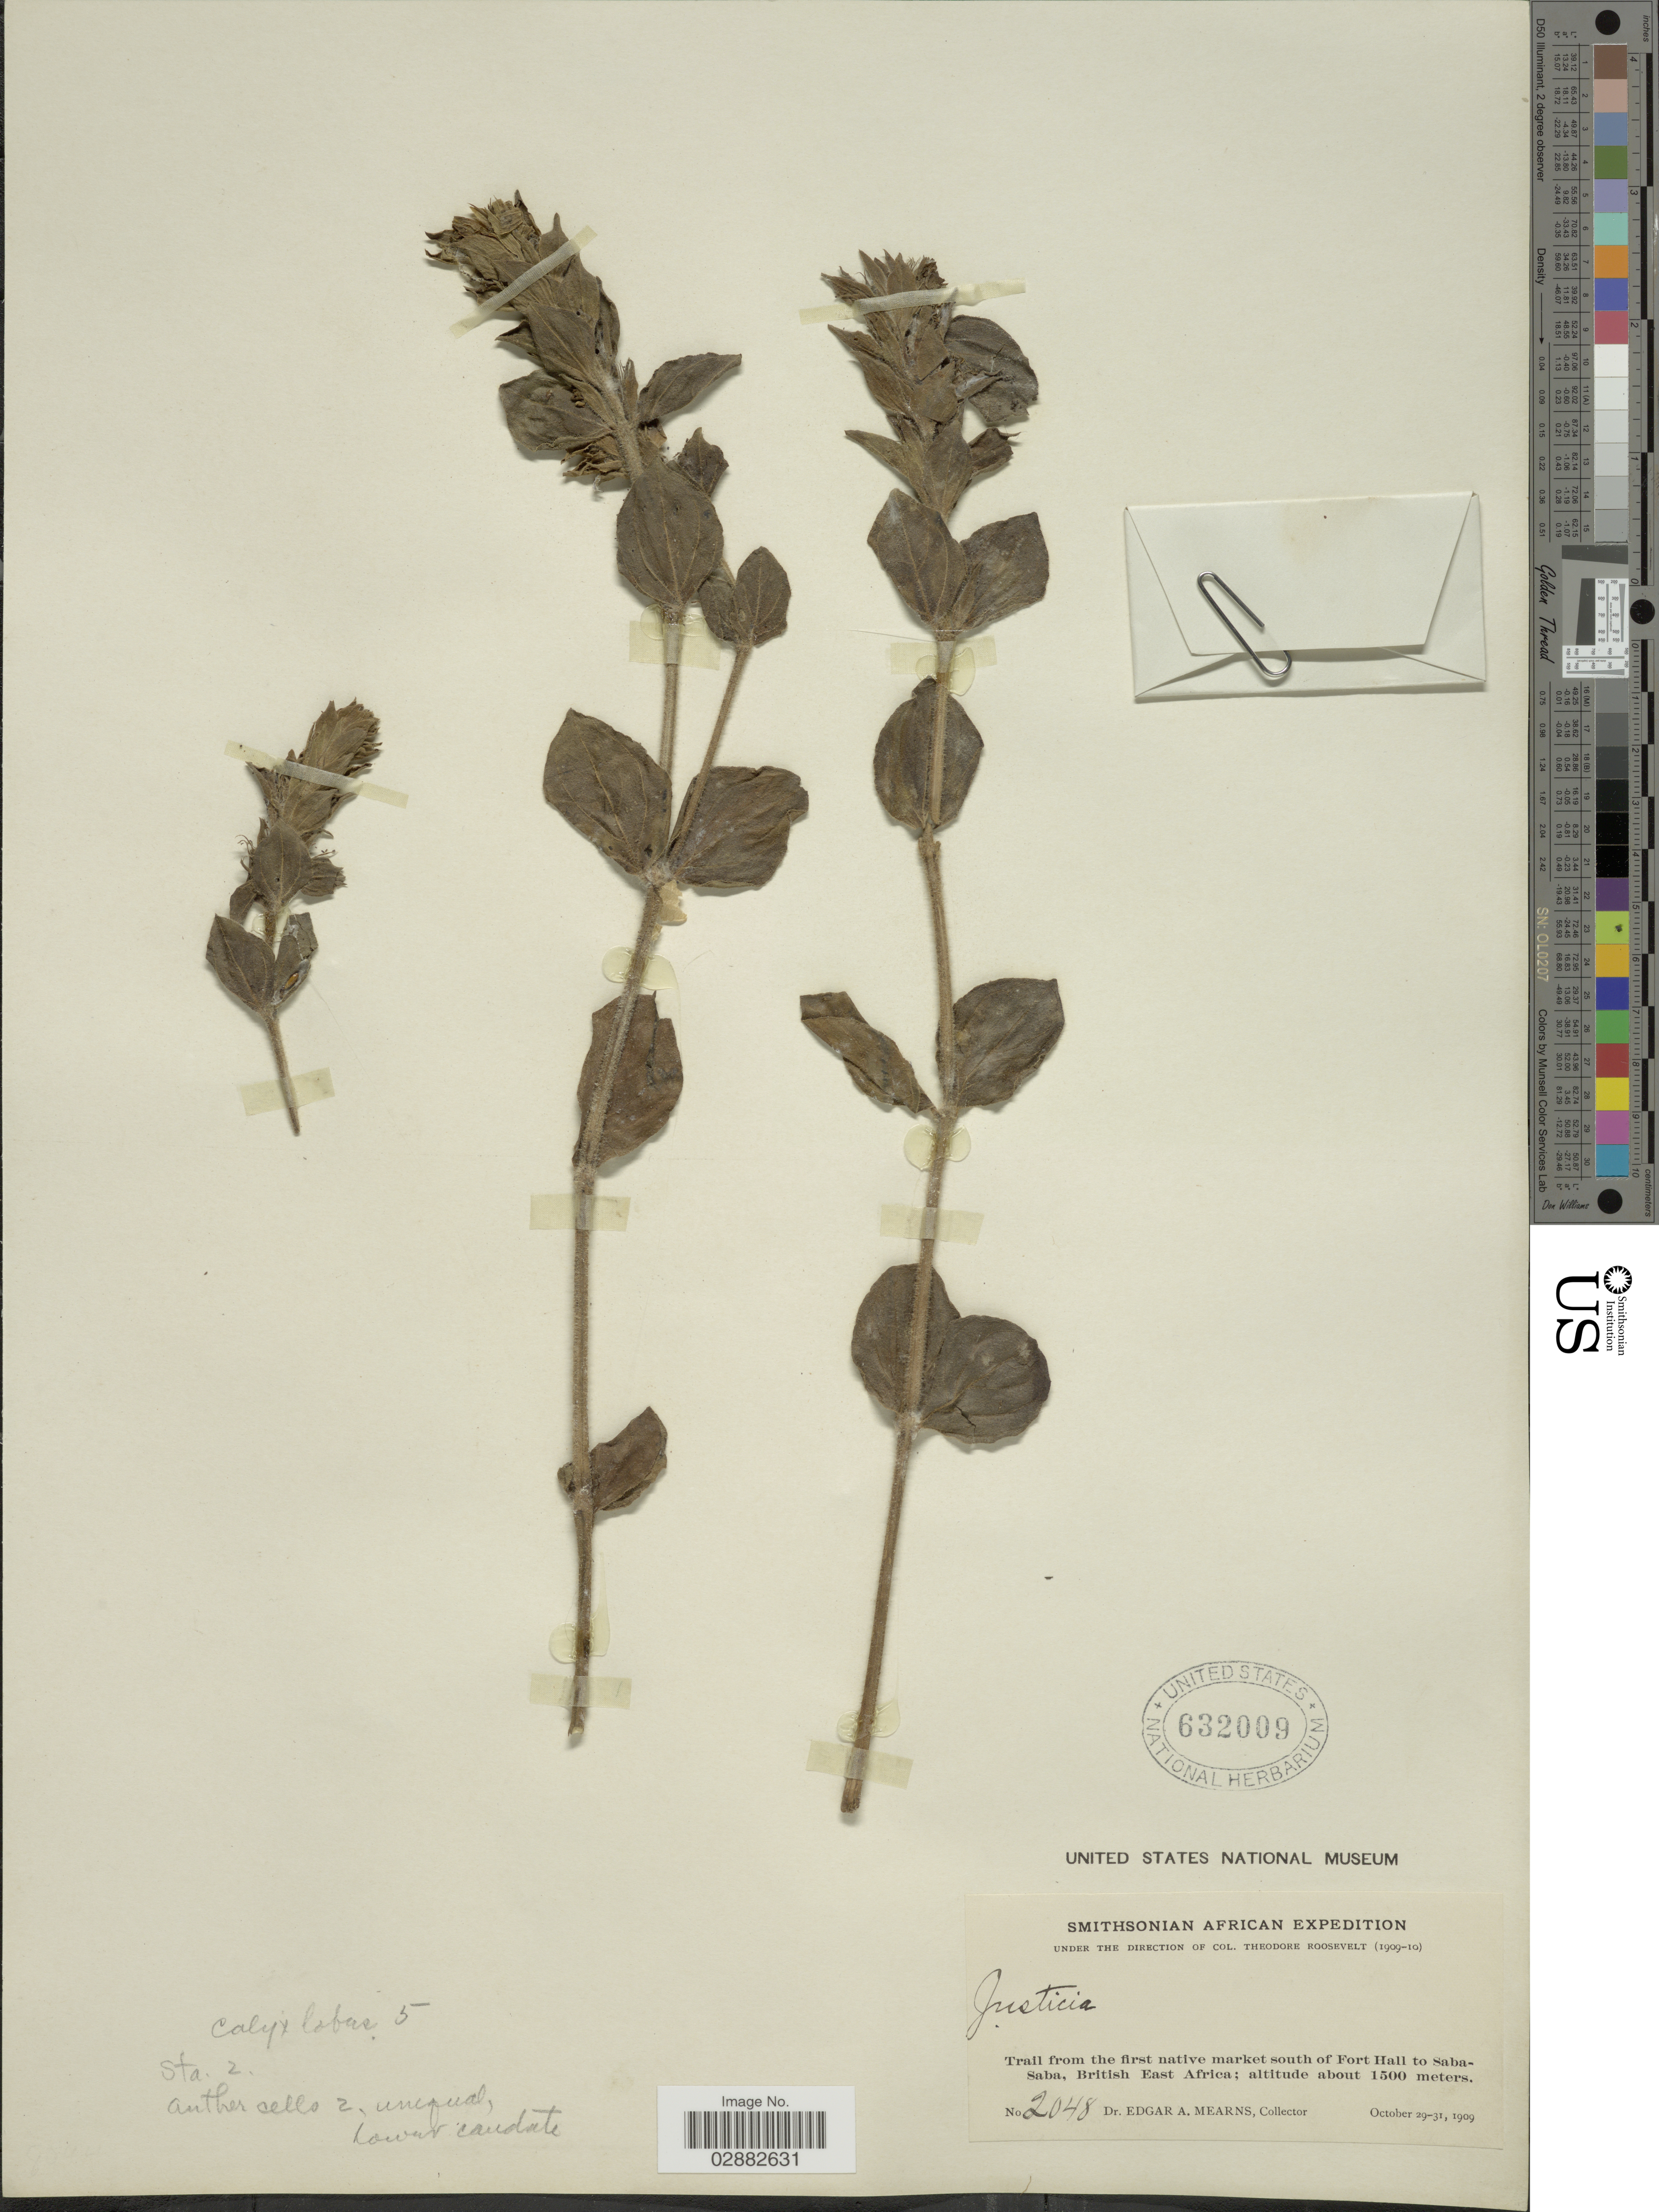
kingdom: Plantae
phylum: Tracheophyta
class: Magnoliopsida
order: Lamiales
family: Acanthaceae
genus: Justicia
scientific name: Justicia sp.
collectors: E. A. Mearns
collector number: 2048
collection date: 1909-10-29/1909-10-31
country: Kenya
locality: Trail from the first native market south of Fort Hall to Saba-Saba, British East Africa.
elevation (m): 1500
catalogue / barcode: US 632009